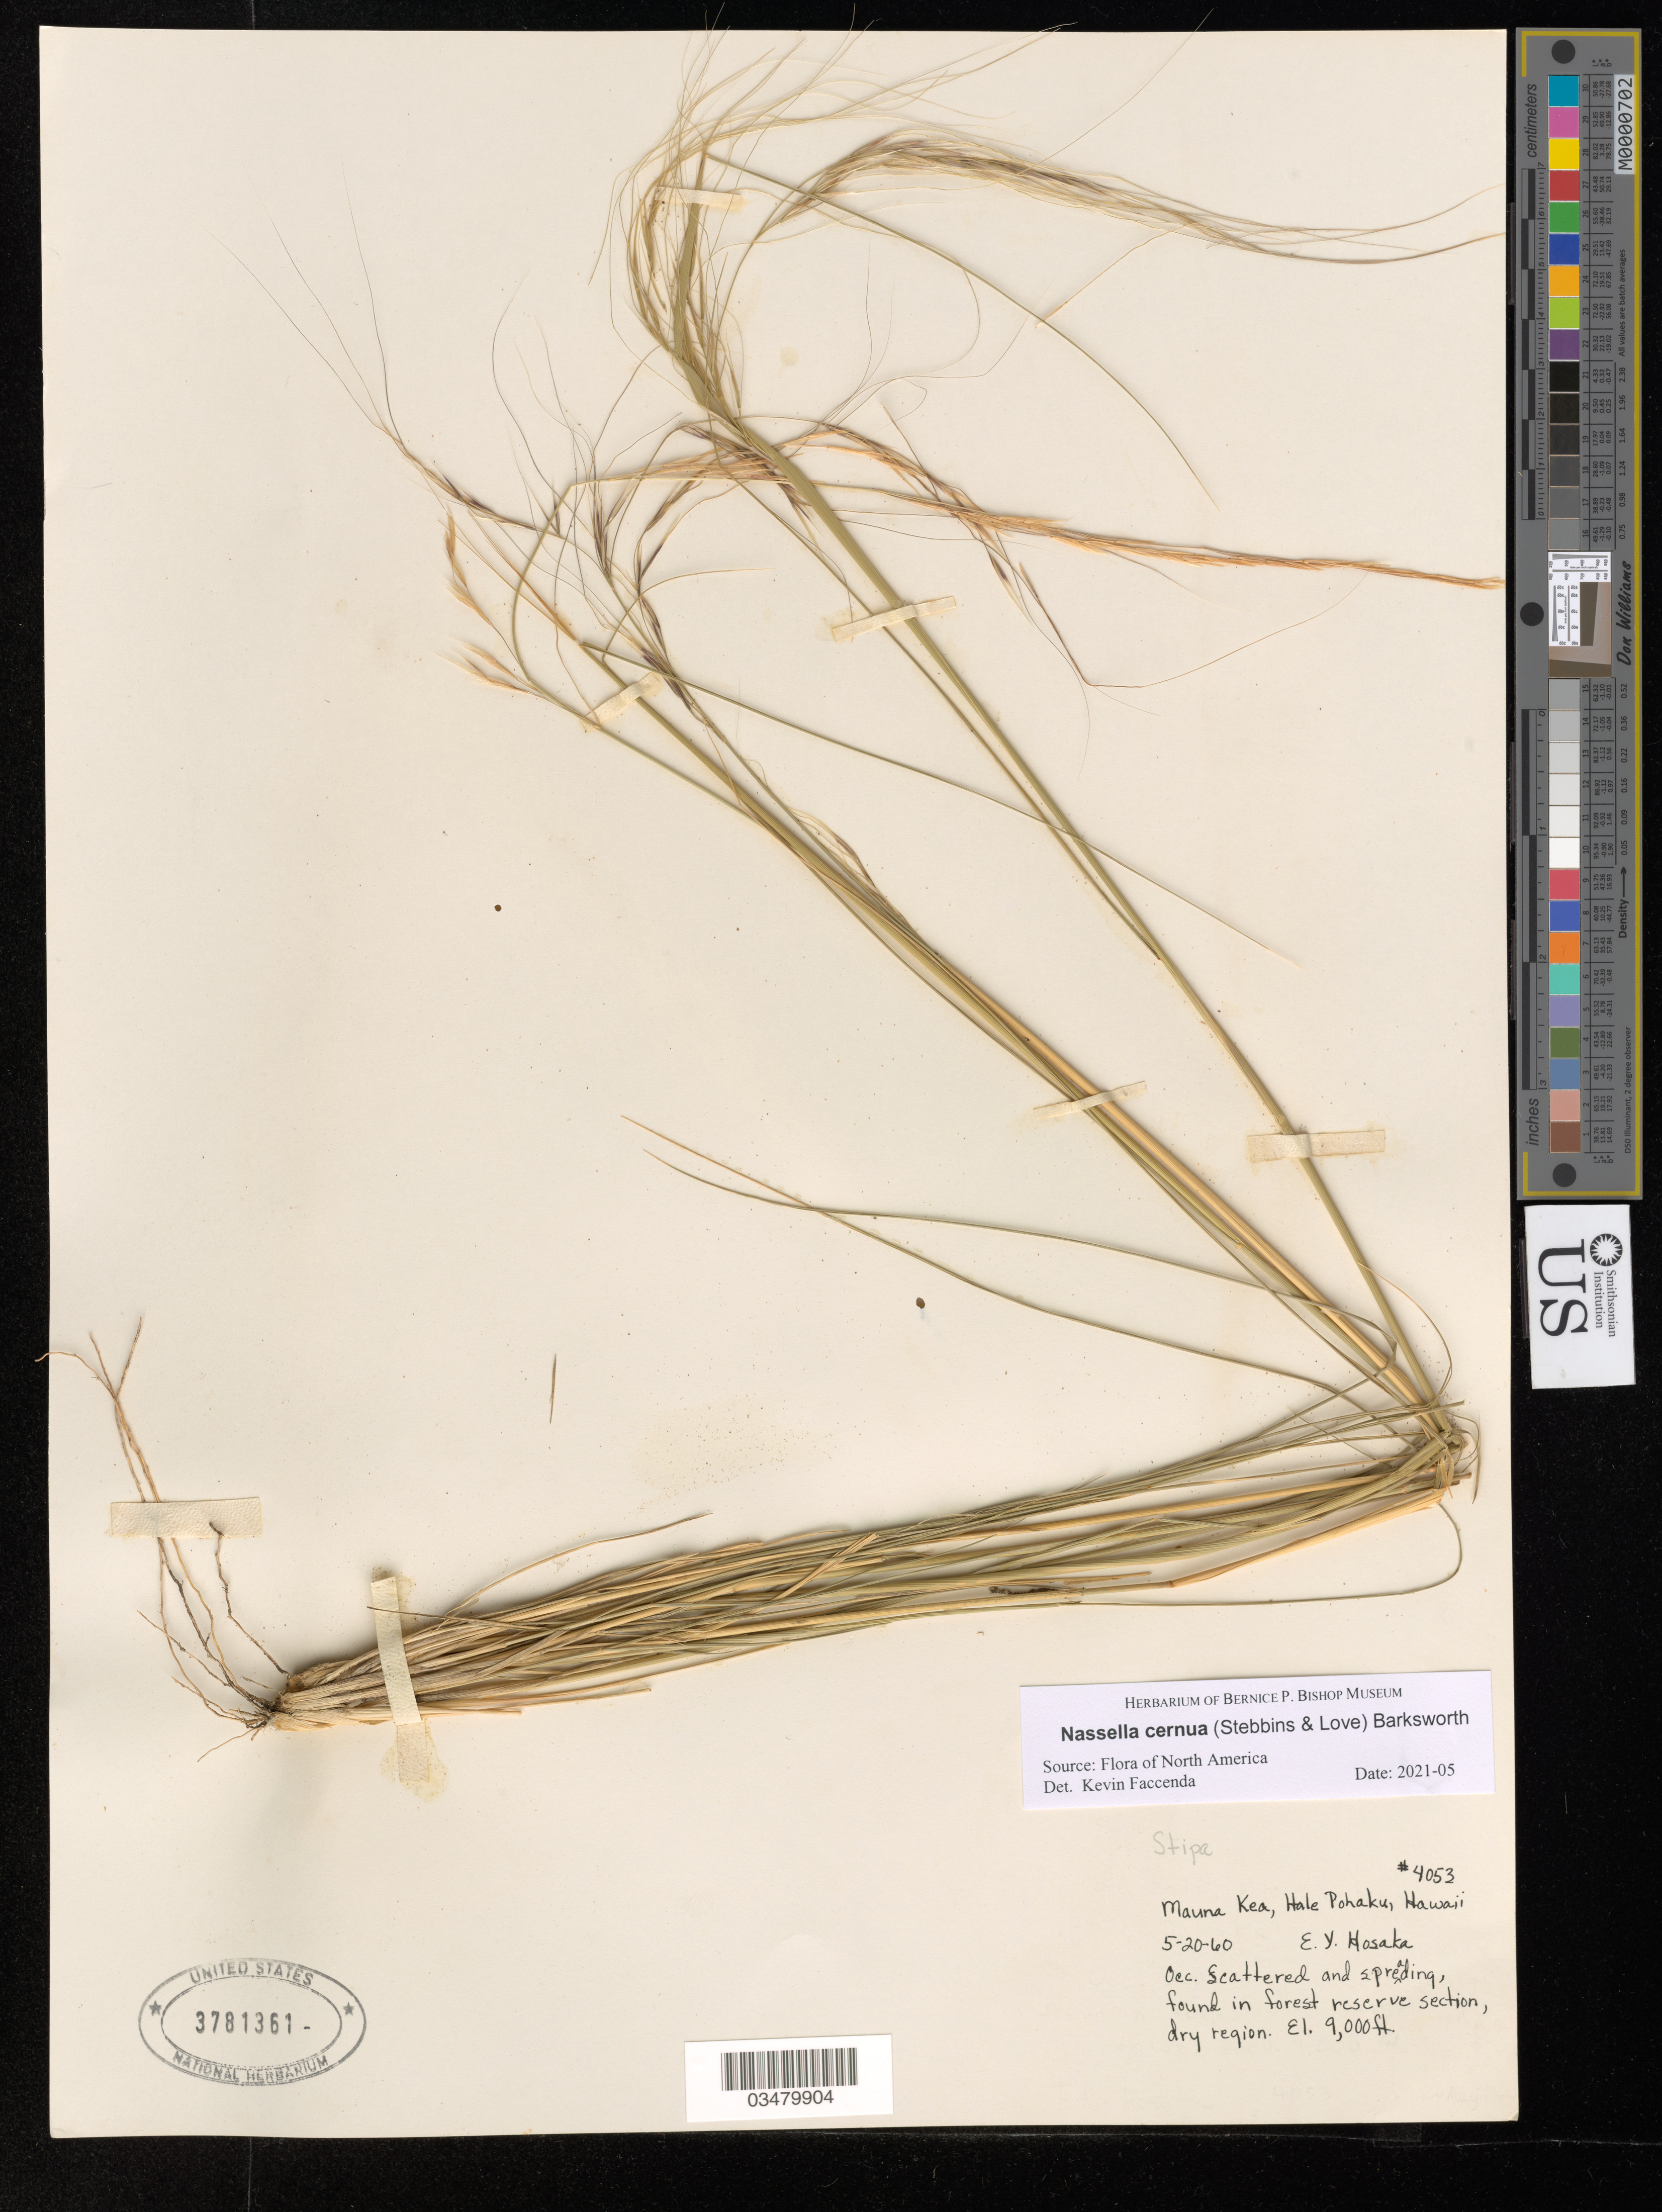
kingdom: Plantae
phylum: Tracheophyta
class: Liliopsida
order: Poales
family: Poaceae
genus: Nassella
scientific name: Nassella cernua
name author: (Stebbins & Love) Barkworth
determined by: Faccenda, K.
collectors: E. Y. Hosaka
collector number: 4053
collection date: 1960-05-20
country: United States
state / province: Hawaii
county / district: Hawaii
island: Hawaii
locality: Mauna Kea, Hale Pohaku.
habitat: Forest reserve section, dry region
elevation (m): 2743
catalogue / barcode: US 3781361